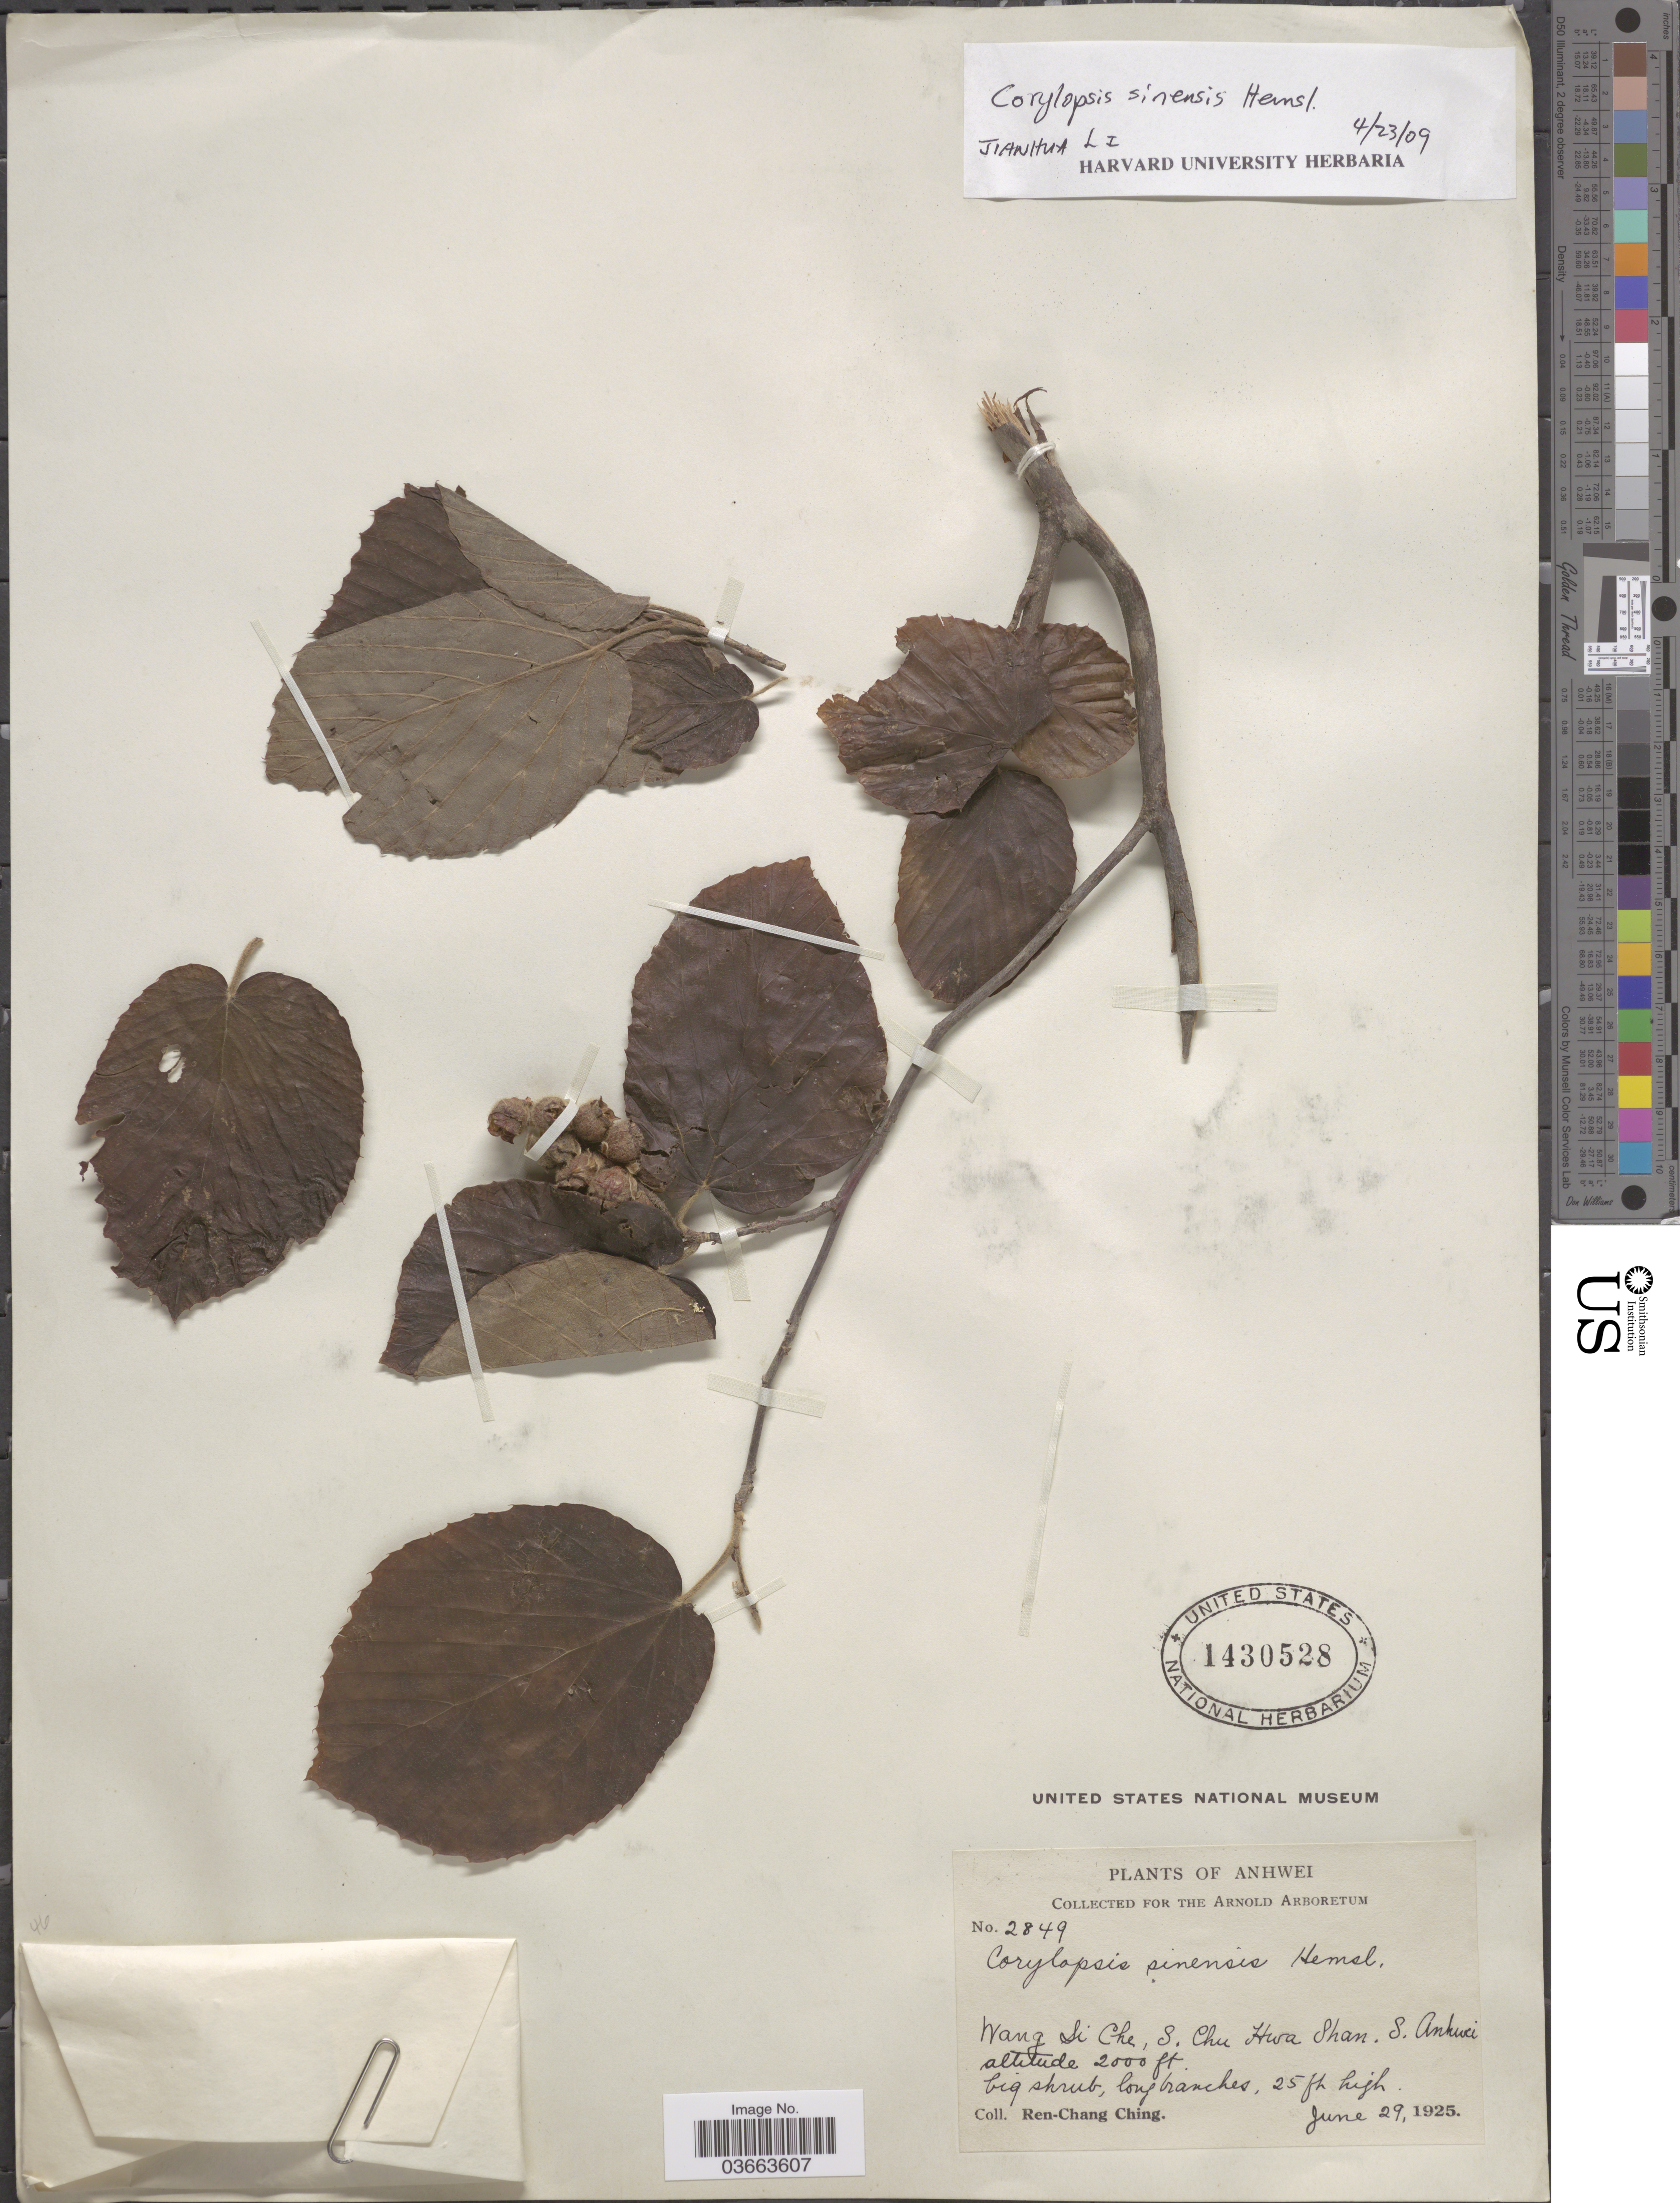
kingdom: Plantae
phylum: Tracheophyta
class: Magnoliopsida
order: Saxifragales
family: Hamamelidaceae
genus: Corylopsis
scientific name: Corylopsis sinensis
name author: Hemsl.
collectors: R. C. Ching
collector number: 2849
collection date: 1925-06-29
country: China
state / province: Anhui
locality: Anhwei. Wang Si Che, S. Chu Hwa Shan. S. Anhwei.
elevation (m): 610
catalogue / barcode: US 1430528